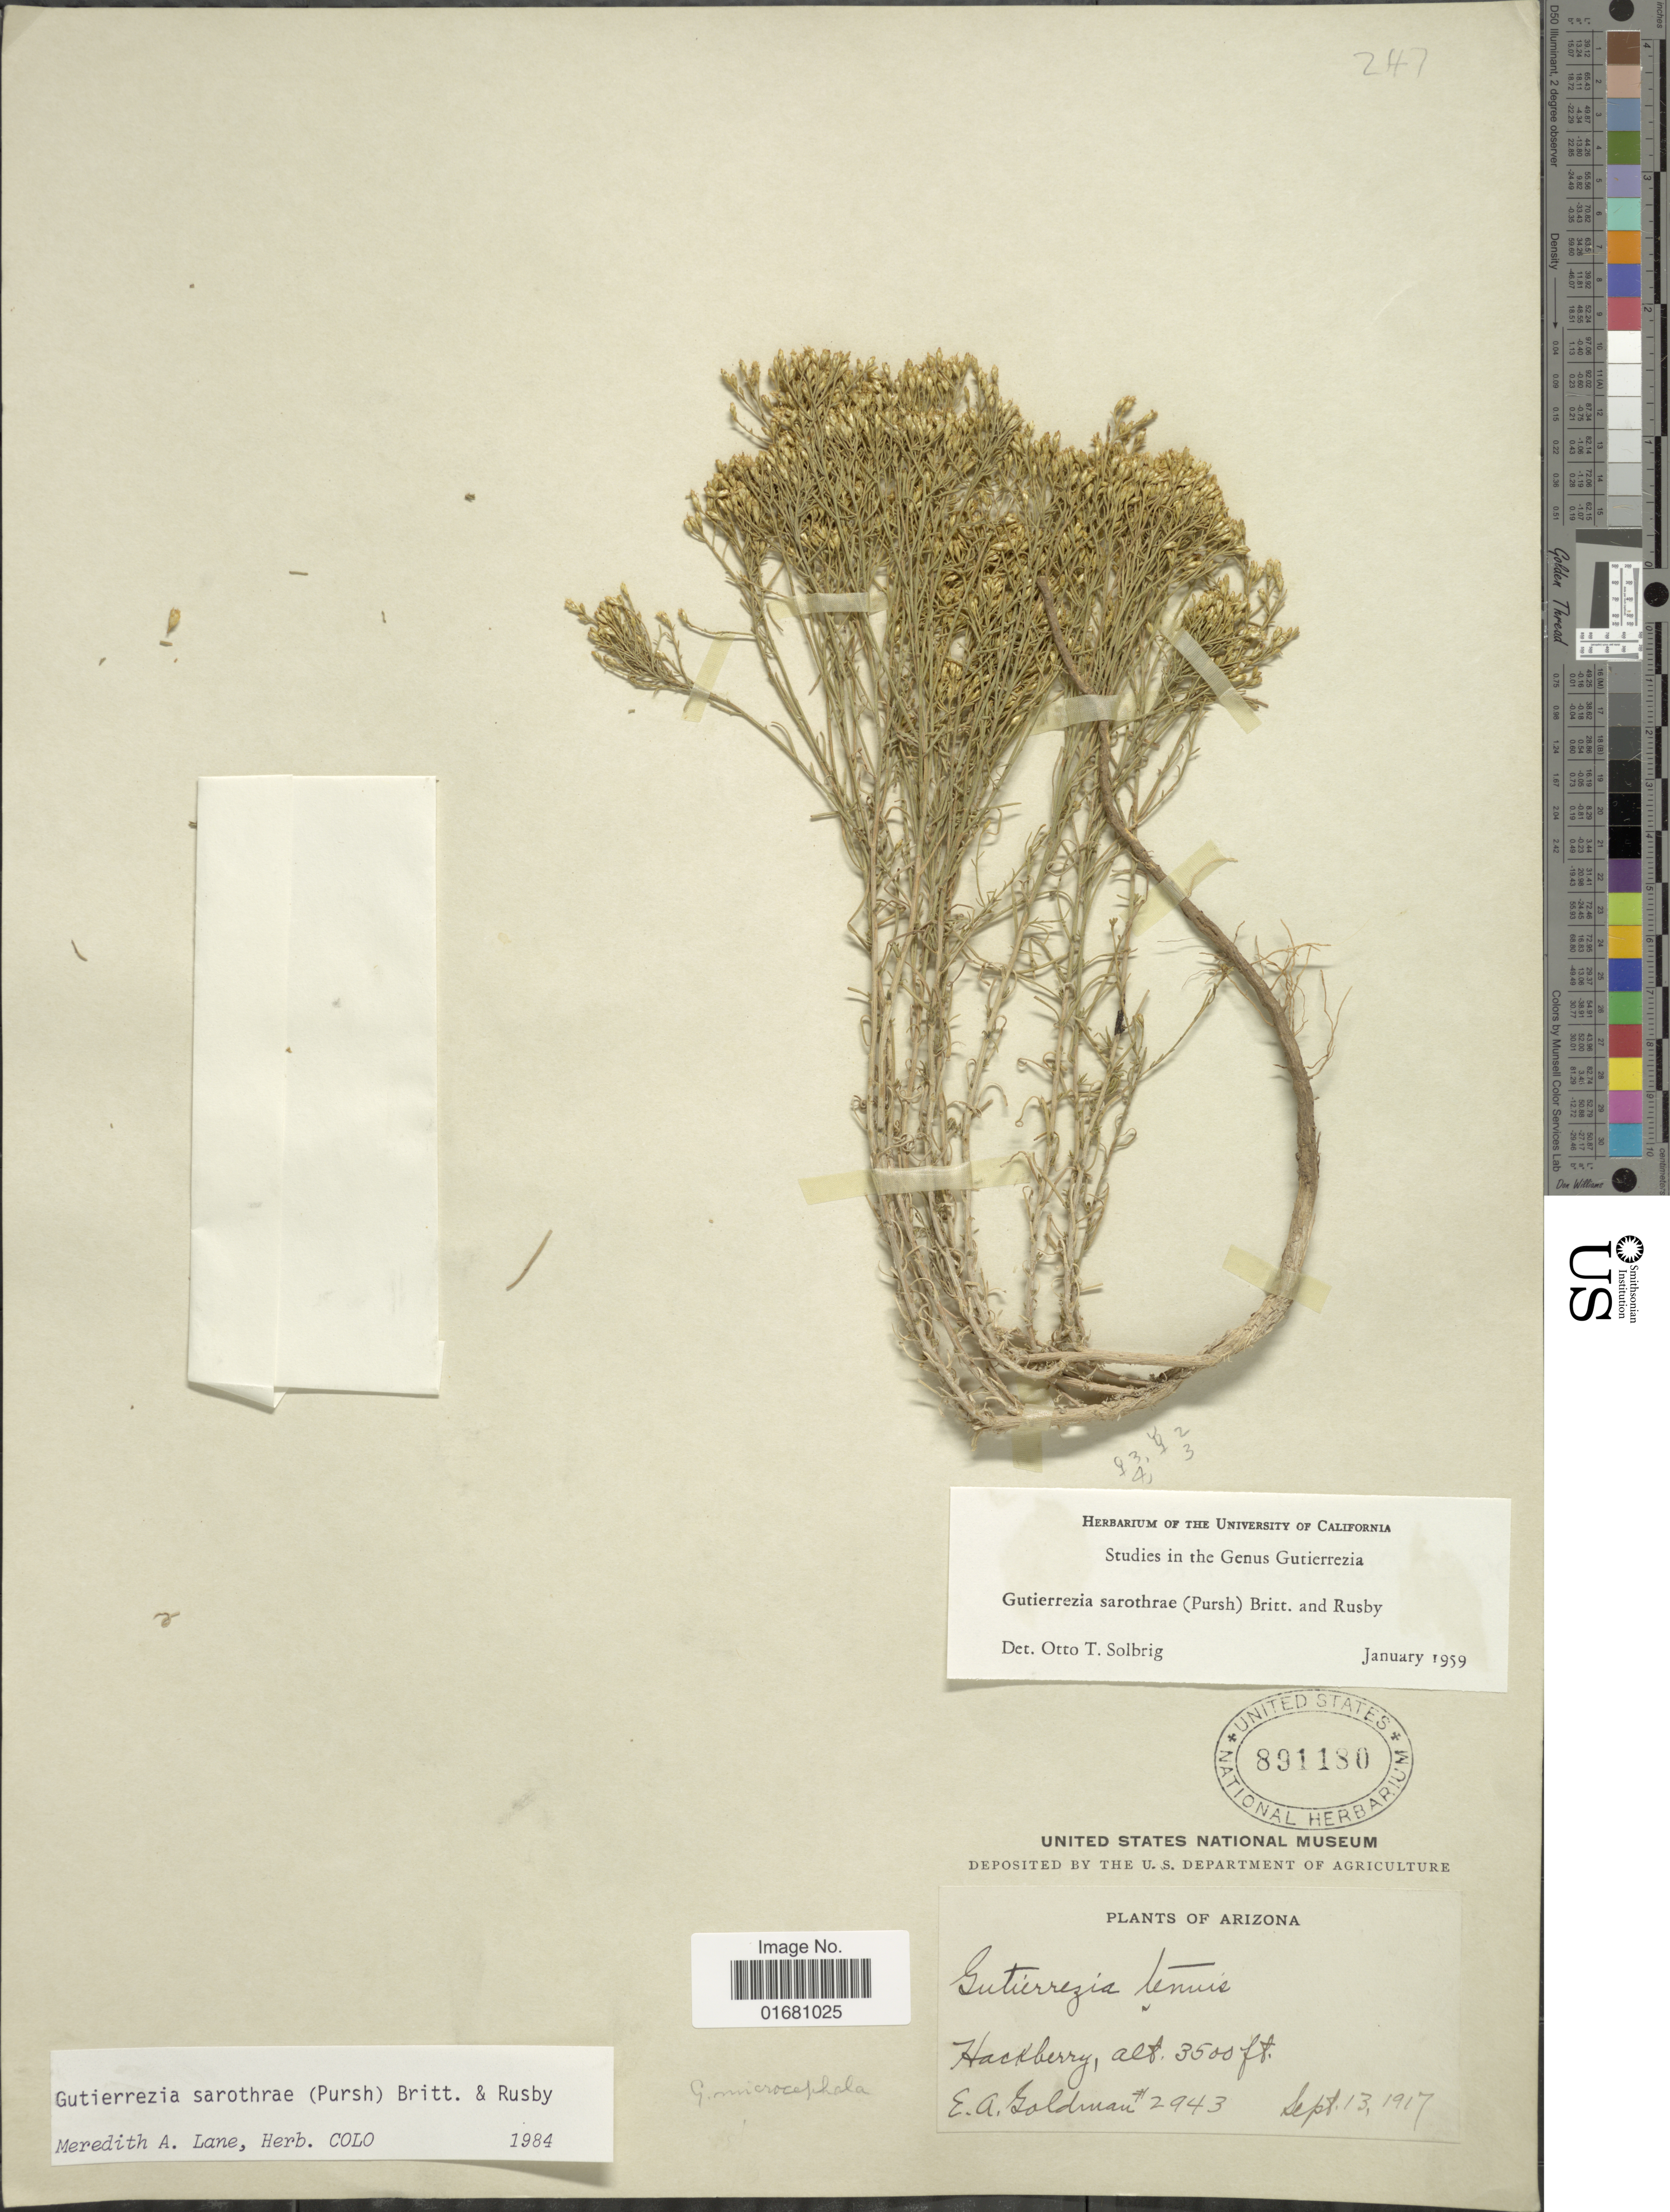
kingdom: Plantae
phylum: Tracheophyta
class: Magnoliopsida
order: Asterales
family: Asteraceae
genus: Gutierrezia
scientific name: Gutierrezia sarothrae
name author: (Pursh) Britton & Rusby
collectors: E. A. Goldman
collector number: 2943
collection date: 1917-09-13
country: United States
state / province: Arizona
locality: Hackberry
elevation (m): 1067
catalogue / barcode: US 891180